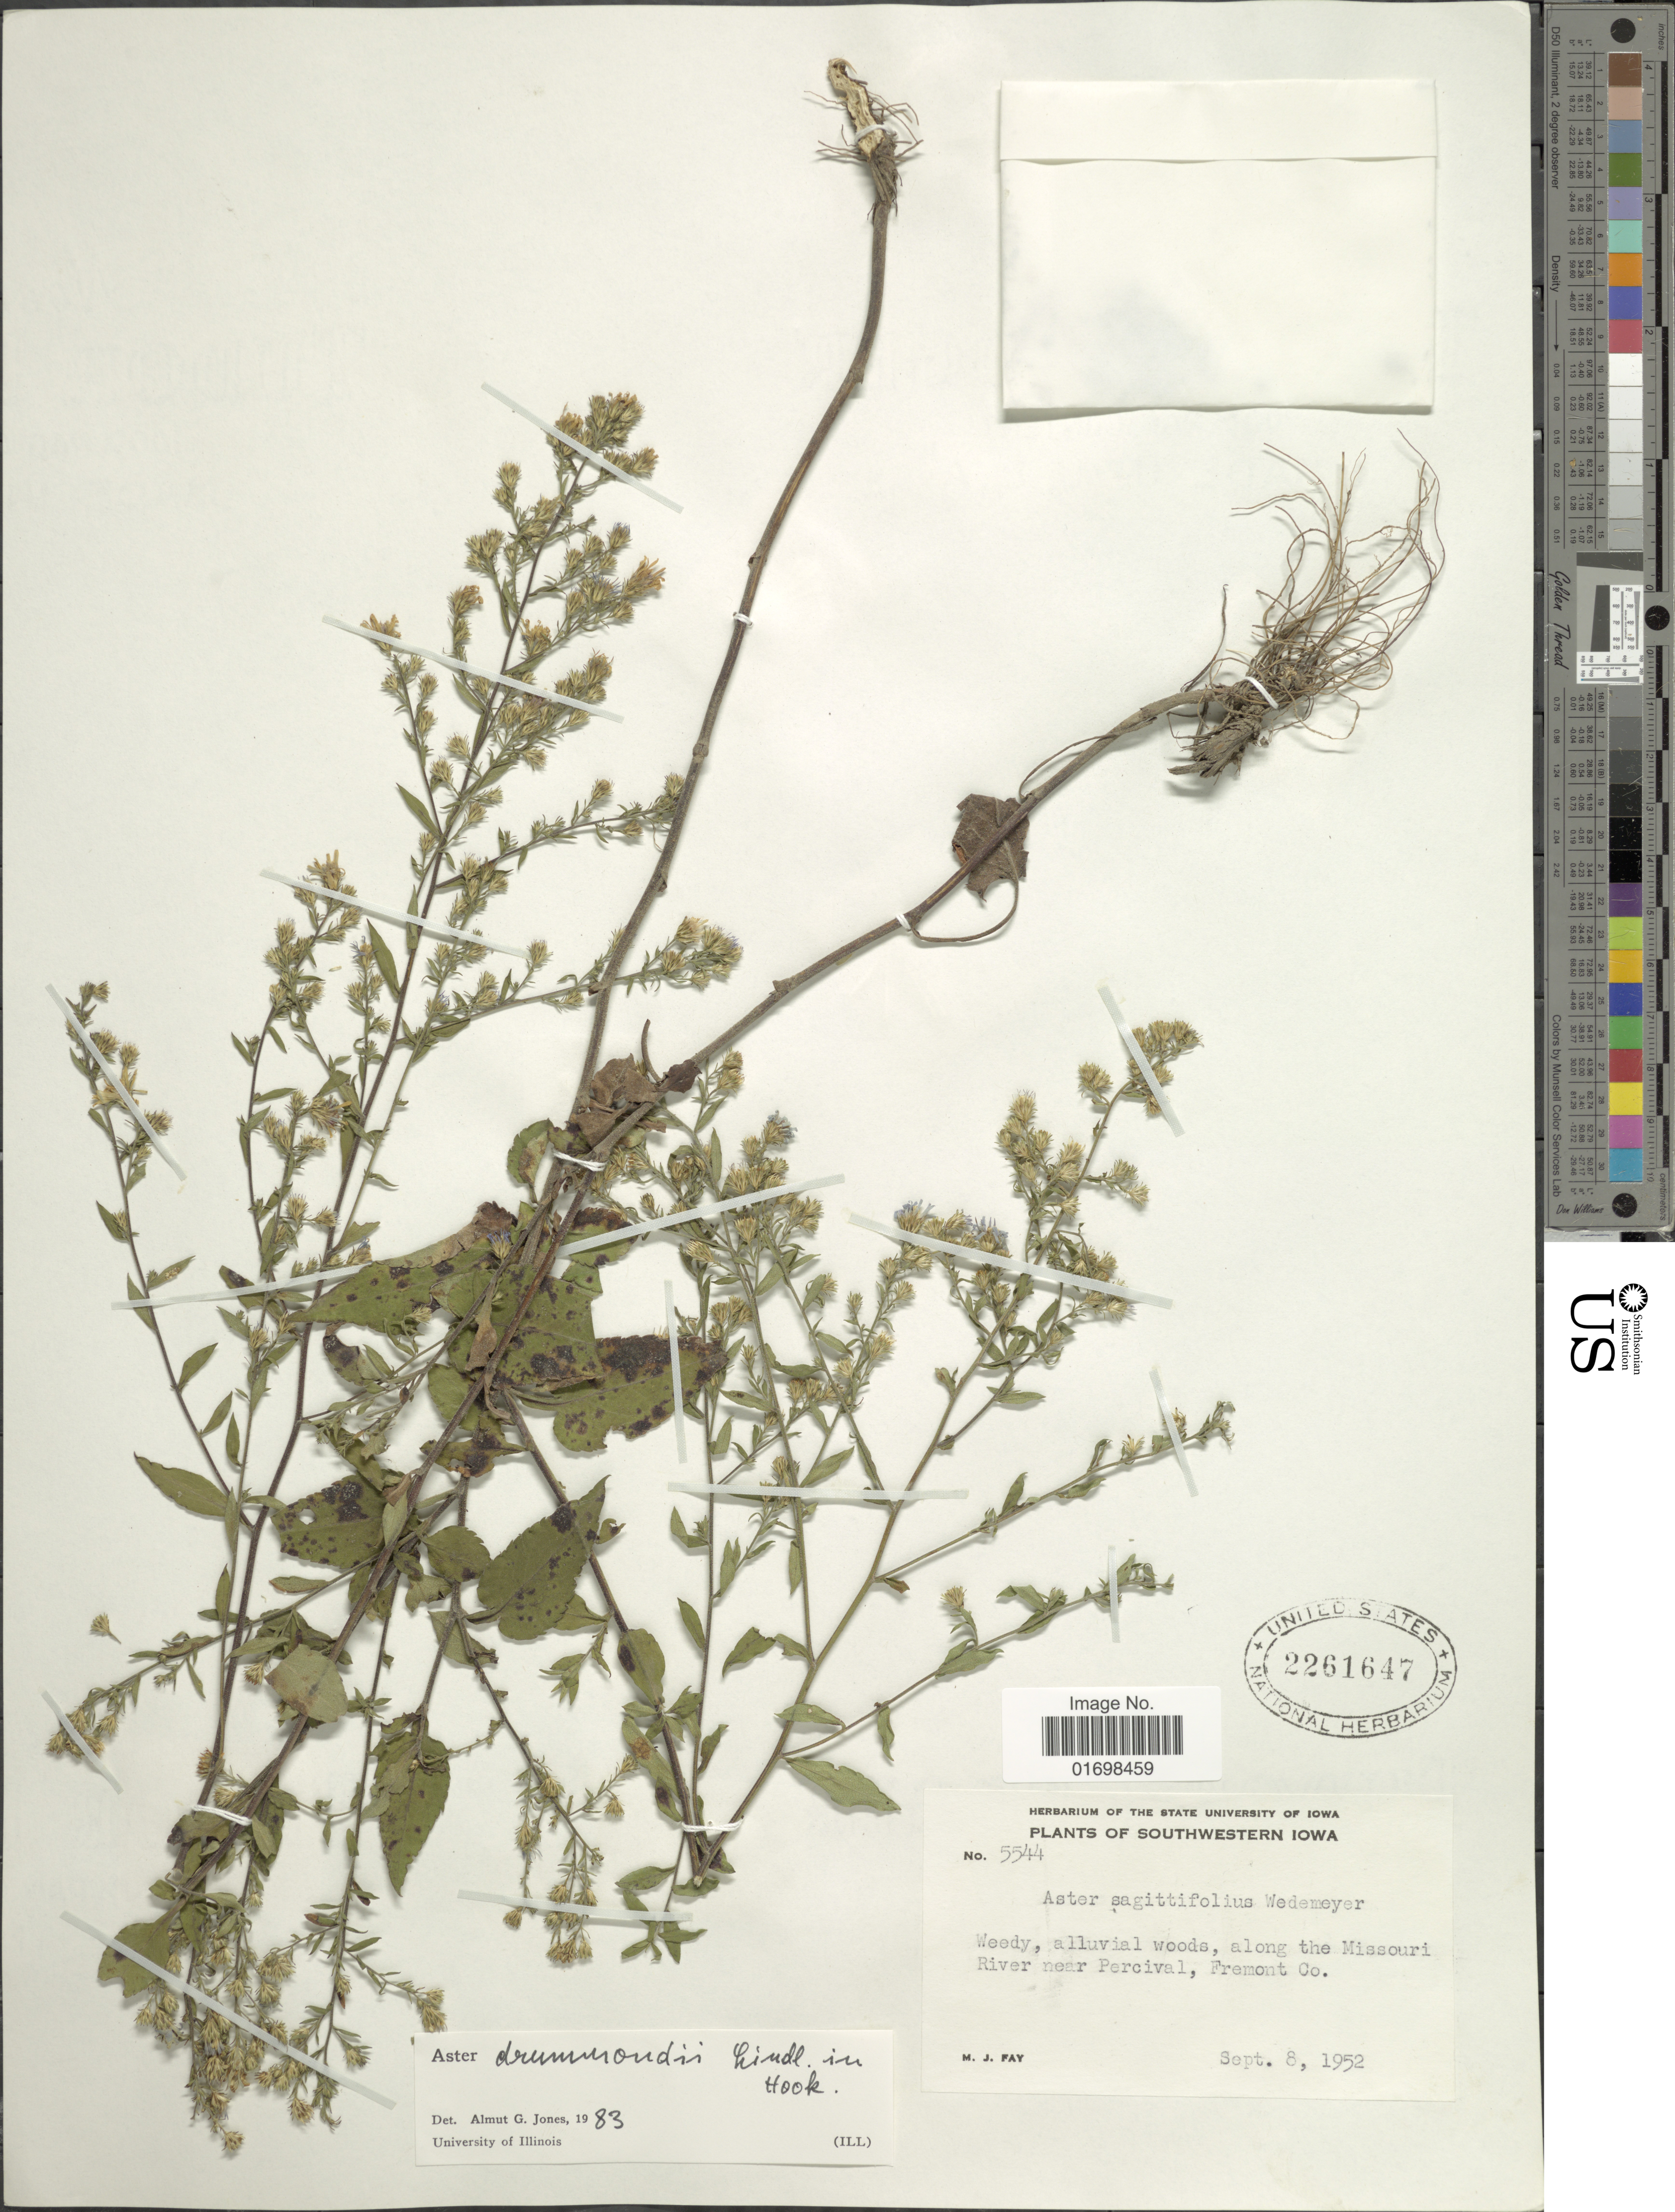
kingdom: Plantae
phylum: Tracheophyta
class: Magnoliopsida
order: Asterales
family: Asteraceae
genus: Symphyotrichum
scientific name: Symphyotrichum drummondii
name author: (Lindl.) G.L. Nesom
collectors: M. Fay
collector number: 5544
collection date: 1952-09-08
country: United States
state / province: Iowa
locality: Southwestern Iowa. Along the Missouri River near Percival, Fremont Co.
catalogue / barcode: US 2261647